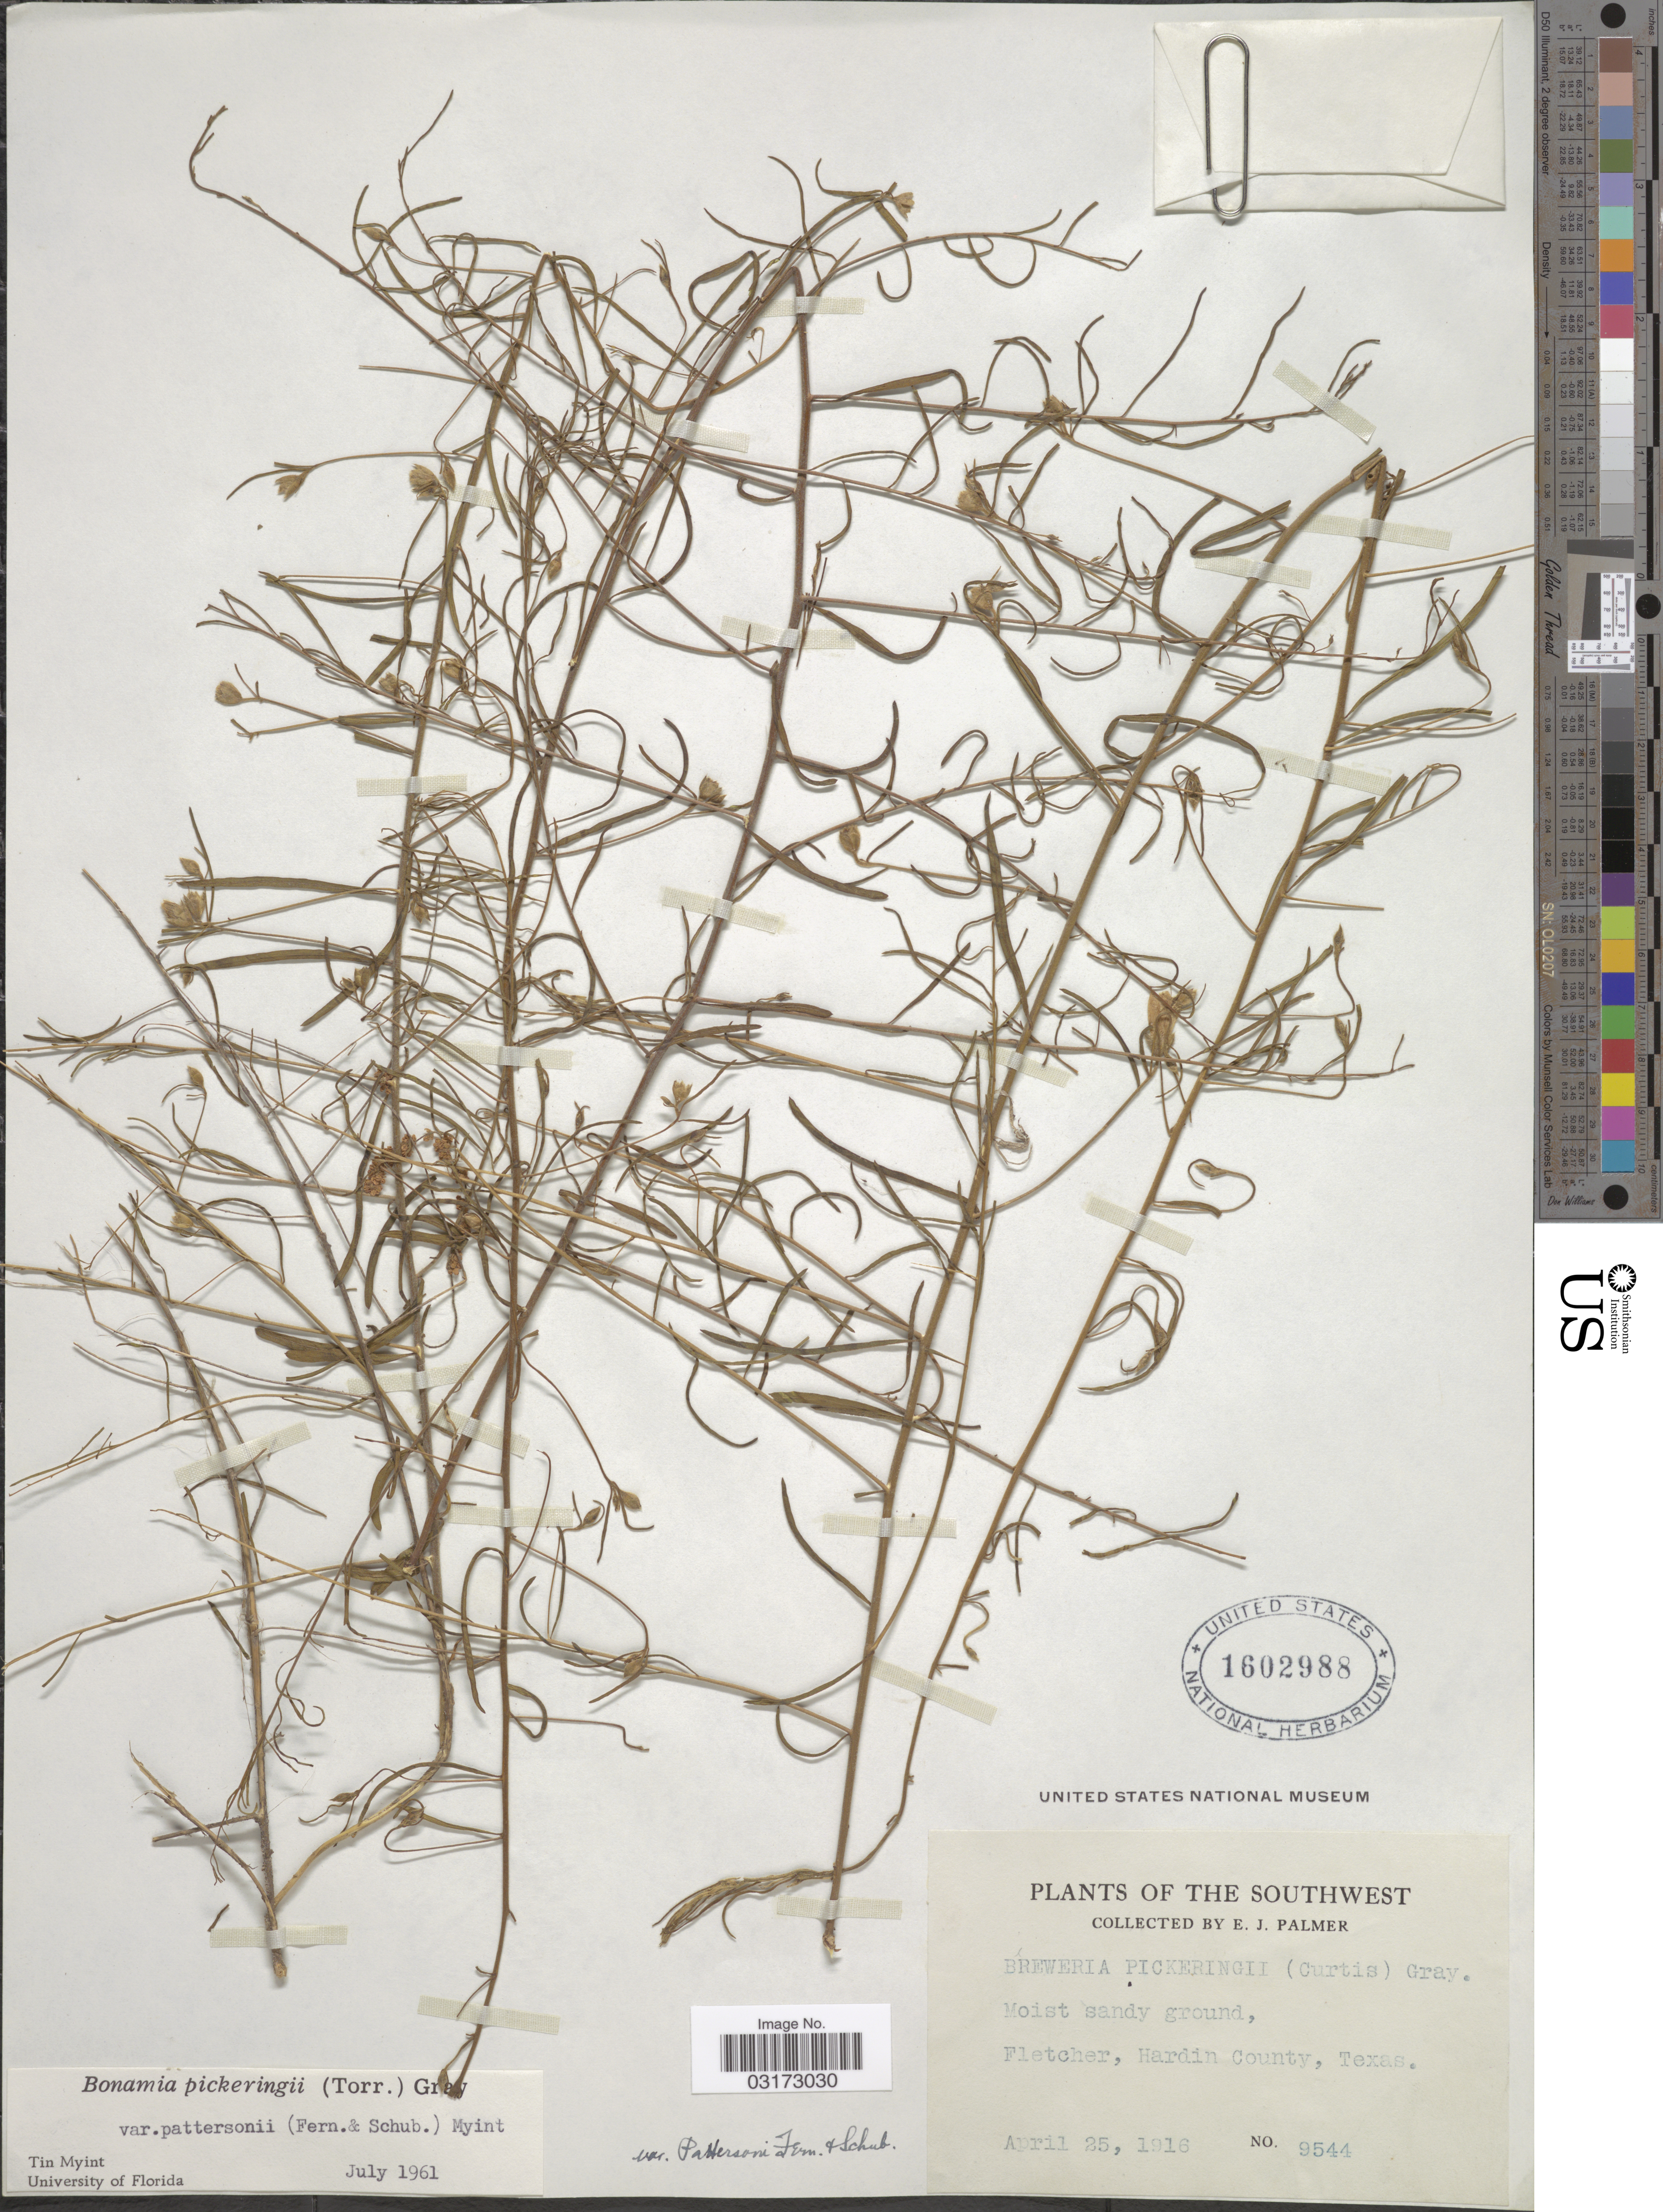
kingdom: Plantae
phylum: Tracheophyta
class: Magnoliopsida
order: Solanales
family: Convolvulaceae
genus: Stylisma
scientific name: Stylisma pickeringii var. pattersonii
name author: (Fernald & B.G. Schub.) Myint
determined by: Strong, Mark T., (BOT), Smithsonian Institution - National Museum of Natural History (UNITED STATES)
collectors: E. J. Palmer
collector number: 9544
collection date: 1916-04-25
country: United States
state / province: Texas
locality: The Southwest. Fletcher, Hardin County.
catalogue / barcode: US 1602988